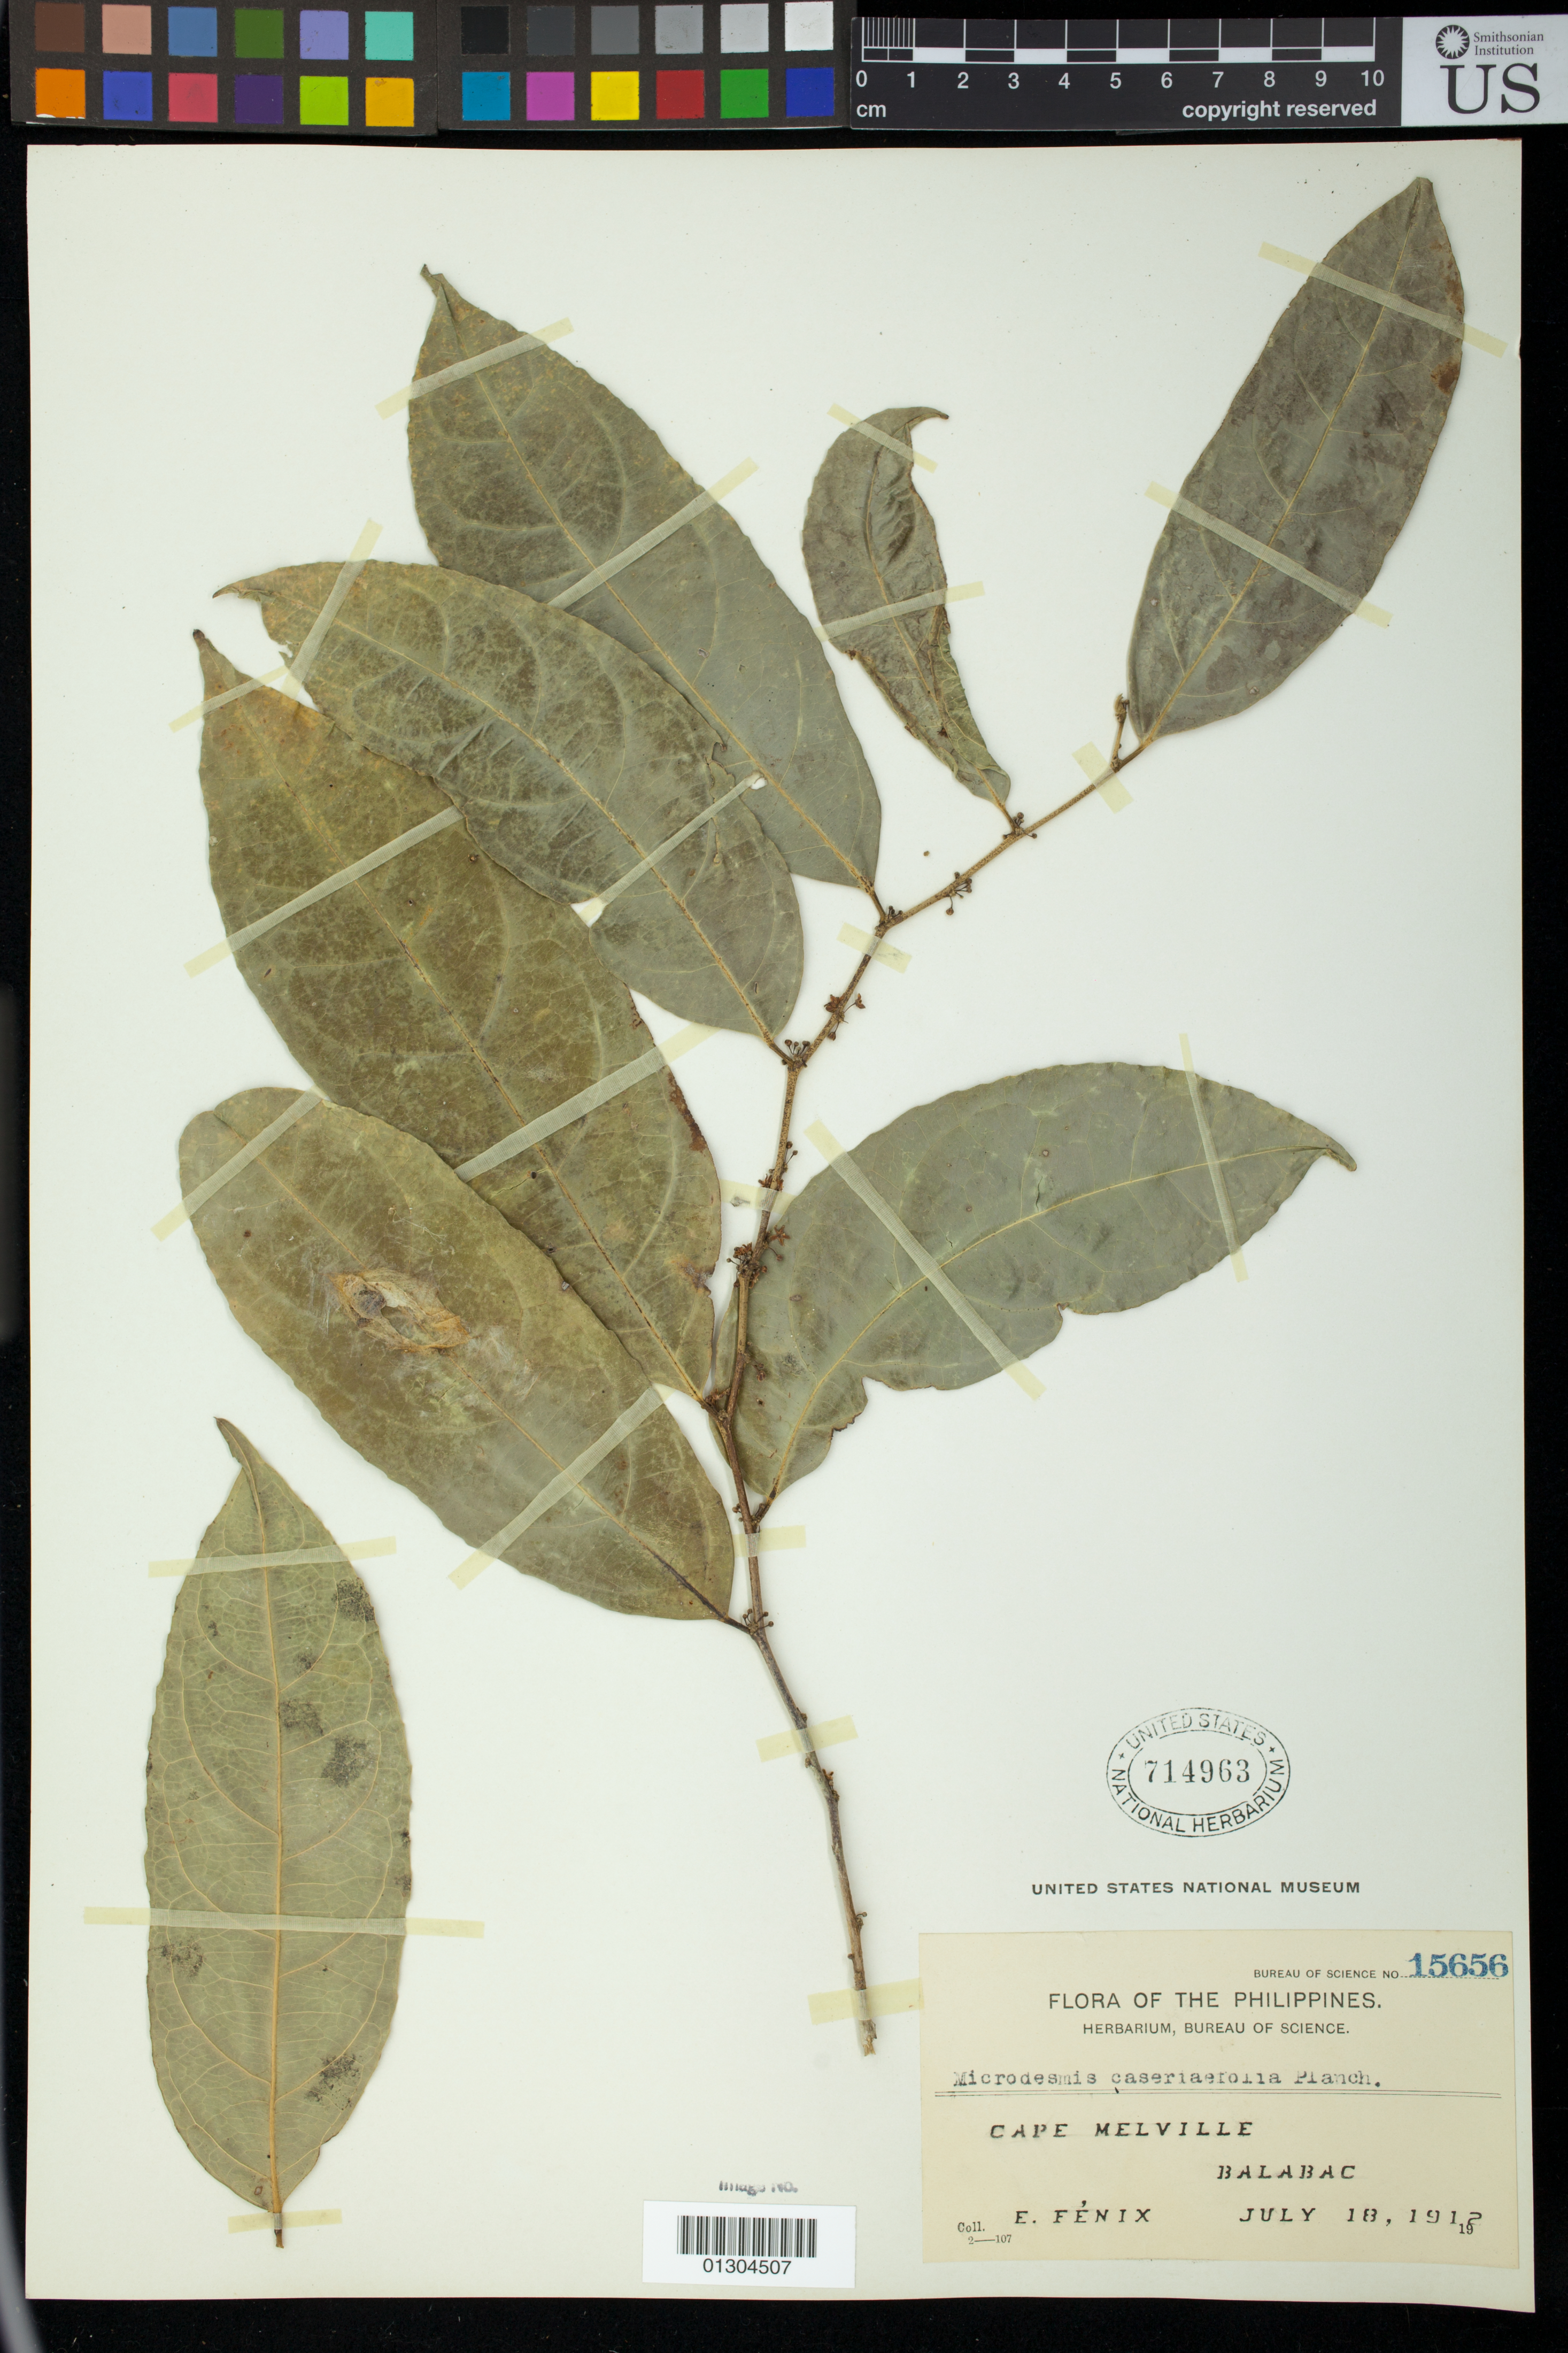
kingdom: Plantae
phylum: Tracheophyta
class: Magnoliopsida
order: Malpighiales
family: Pandaceae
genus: Microdesmis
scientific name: Microdesmis casearifolia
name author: Planch. & Hook.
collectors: E. Fénix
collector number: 15656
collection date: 1912-07-18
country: Philippines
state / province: Mimaropa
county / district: Palawan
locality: Cape Melville, Balabac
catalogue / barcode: US 714963